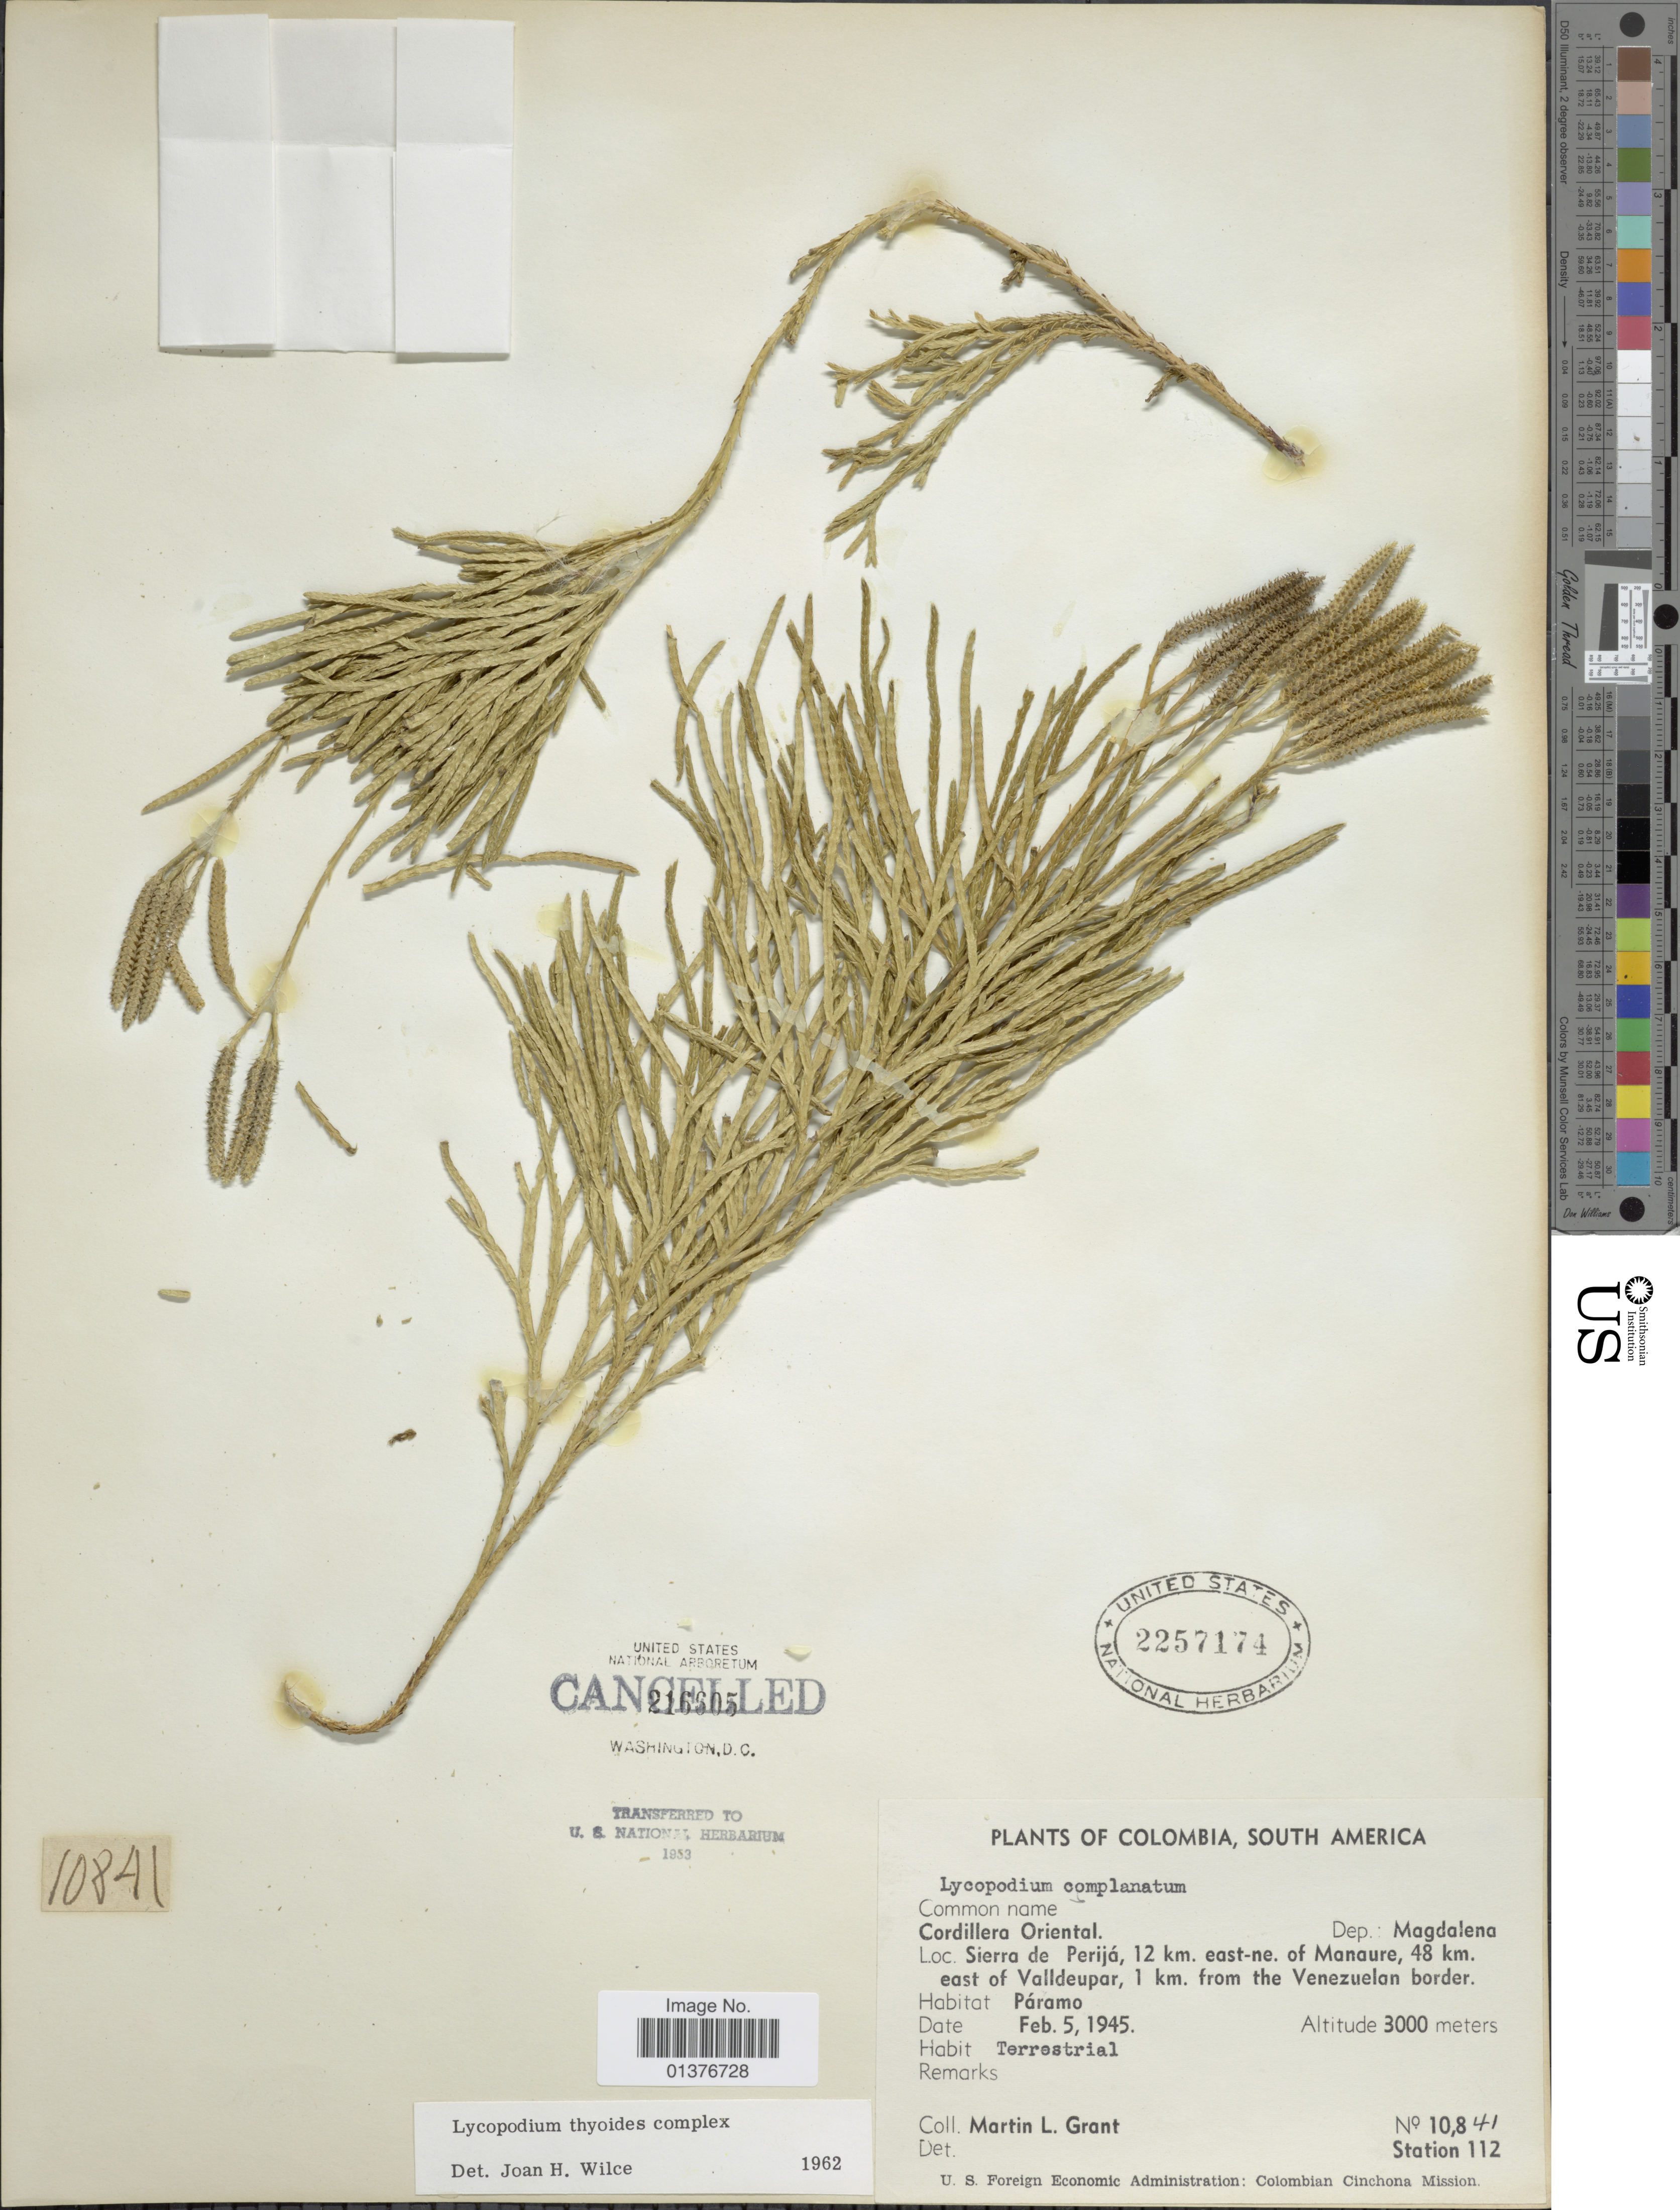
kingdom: Plantae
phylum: Tracheophyta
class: Lycopodiopsida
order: Lycopodiales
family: Lycopodiaceae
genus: Diphasiastrum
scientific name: Diphasiastrum thyoides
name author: (Humb. & Bonpl. ex Willd.) Holub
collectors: M. L. Grant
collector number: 10841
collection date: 1945-02-05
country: Colombia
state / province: Magdalena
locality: Sierra de Perijá, 12km east-ne, of Manaure, 48km east of Valldeupar, 1km from the Venezuelan border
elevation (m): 3000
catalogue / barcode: US 2257174